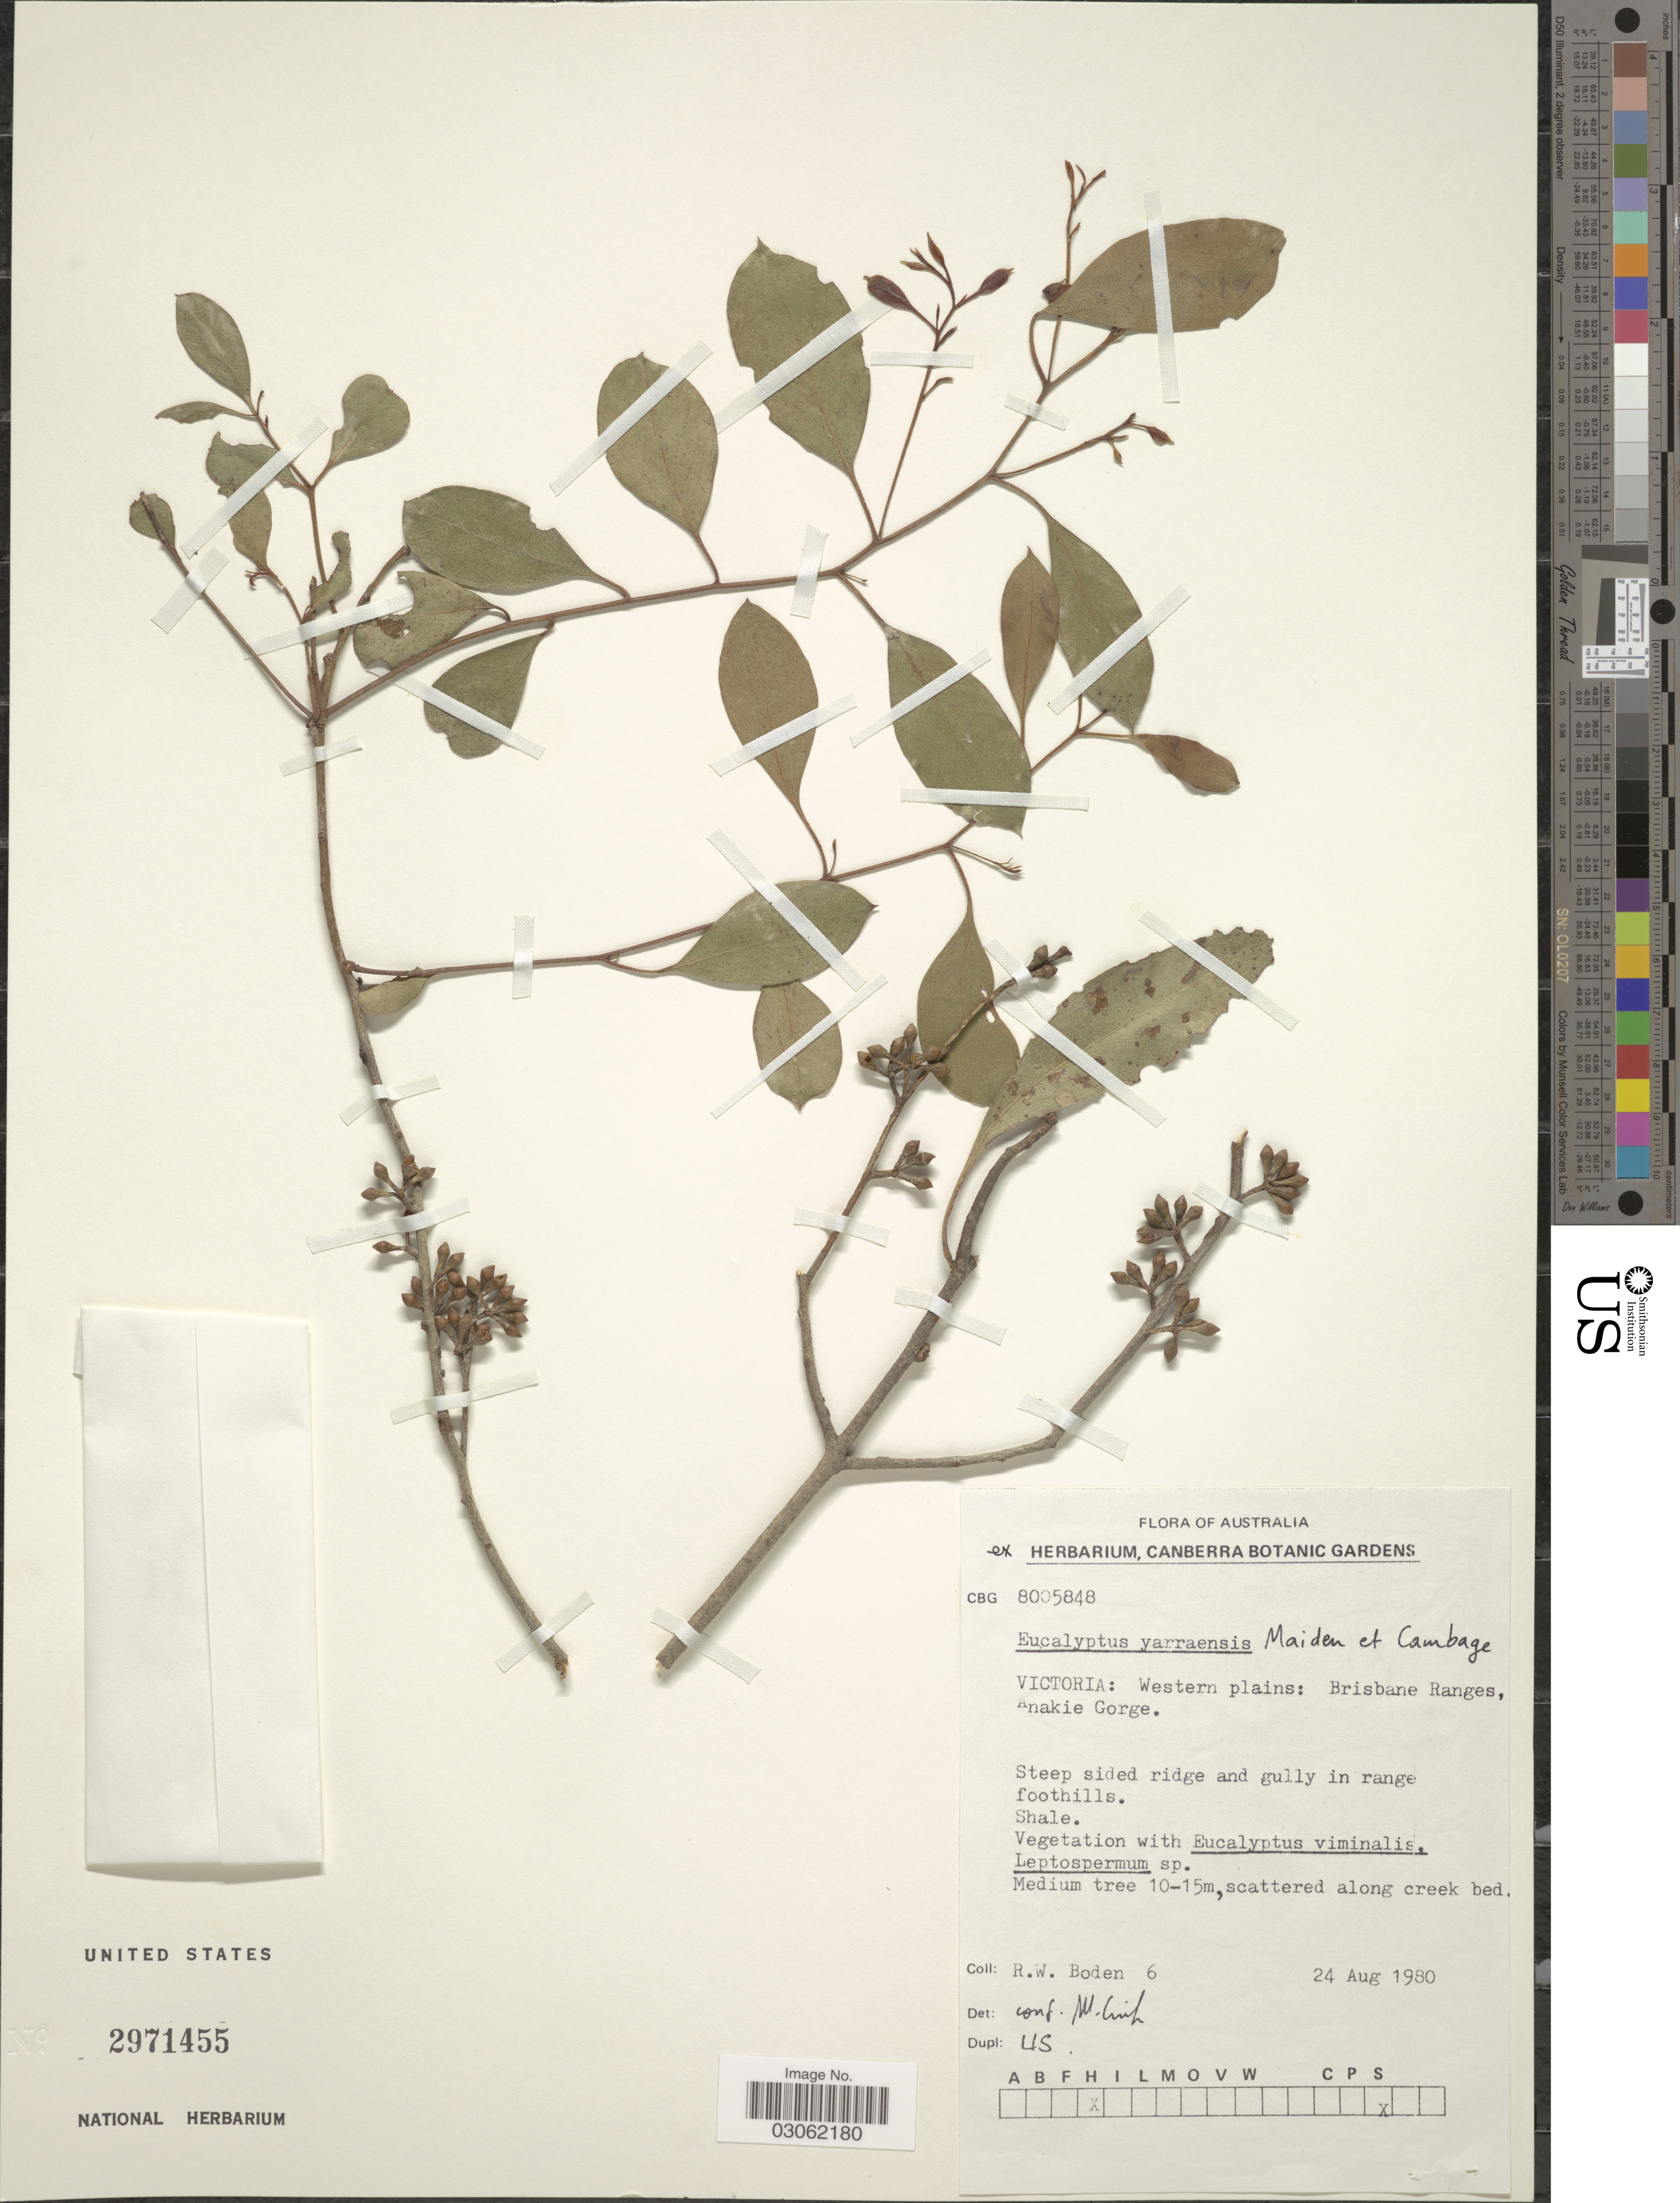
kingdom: Plantae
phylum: Tracheophyta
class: Magnoliopsida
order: Myrtales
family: Myrtaceae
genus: Eucalyptus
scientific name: Eucalyptus yarraensis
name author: Maiden & Cambage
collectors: R. Boden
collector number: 6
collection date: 1980-08-24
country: Australia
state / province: Victoria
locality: Victoria: Western plains: Brisbane Ranges, Anakie Gorge.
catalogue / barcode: US 2971455